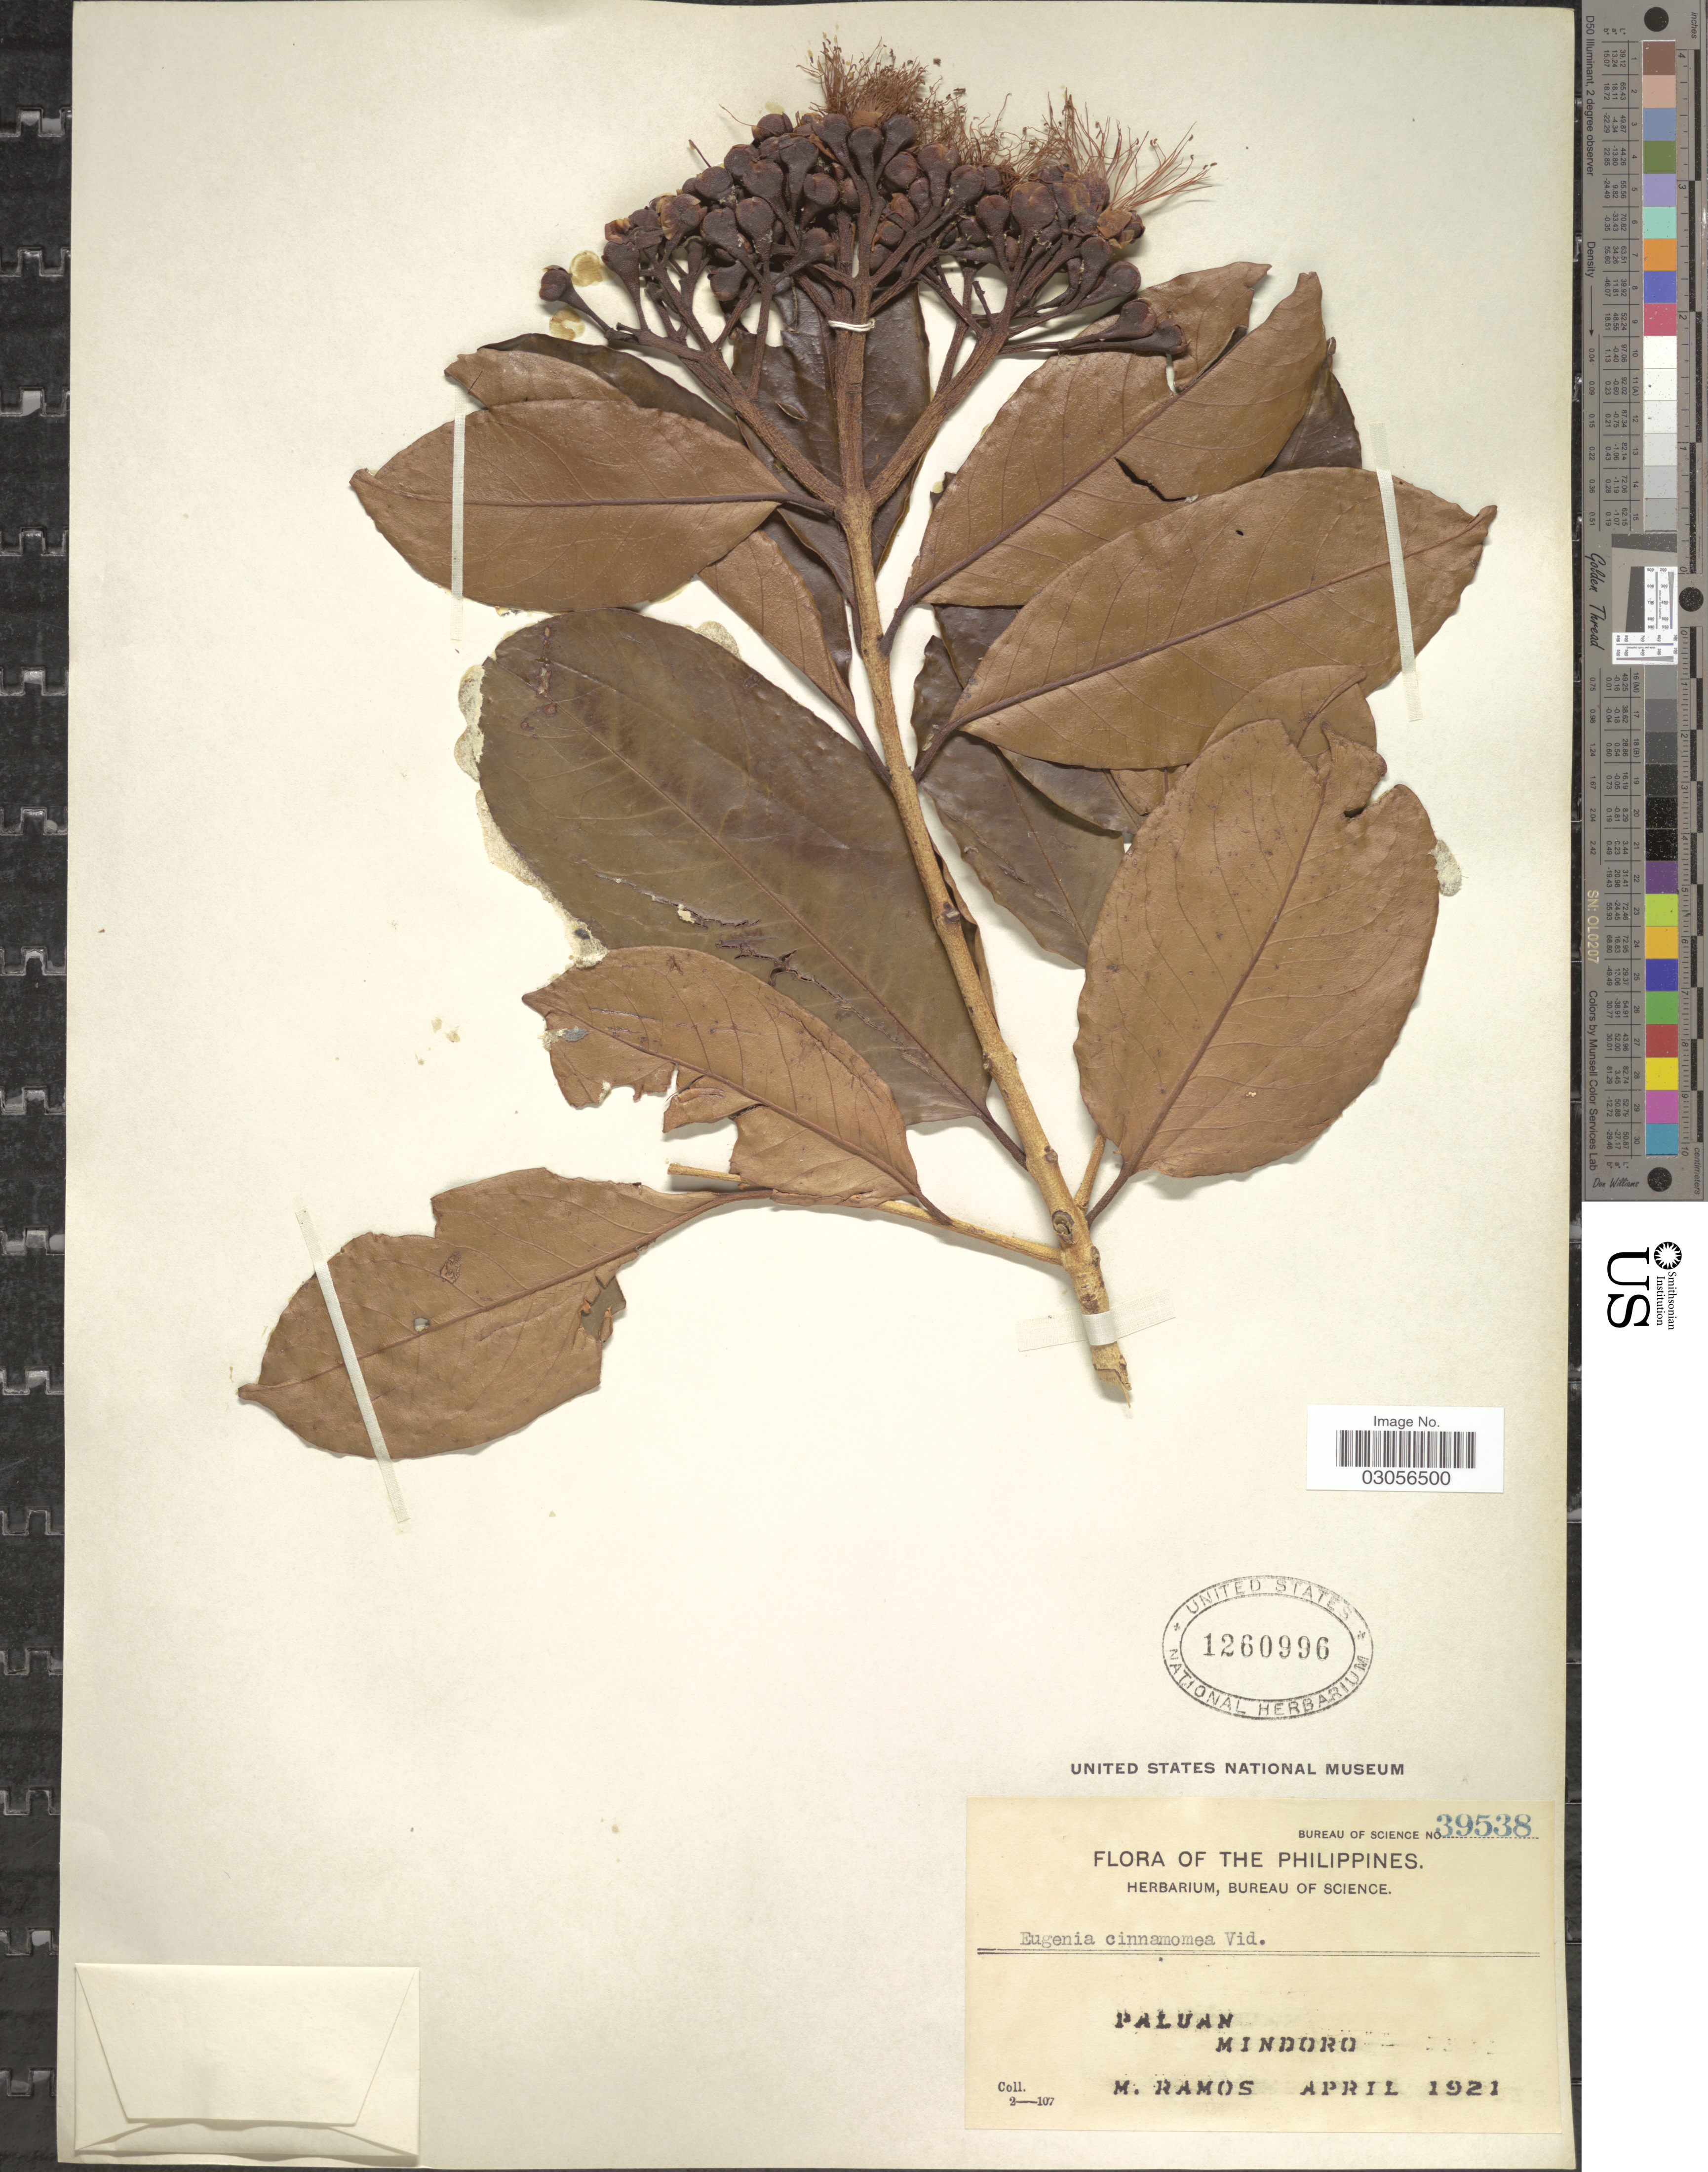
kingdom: Plantae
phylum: Tracheophyta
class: Magnoliopsida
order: Myrtales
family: Myrtaceae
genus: Syzygium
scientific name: Syzygium cinnamomeum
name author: (Vidal) Merr.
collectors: M. Ramos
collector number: Bureau of science 39538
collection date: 1921-04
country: Philippines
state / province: Mimaropa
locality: Paluan, Mindoro.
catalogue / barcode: US 1260996